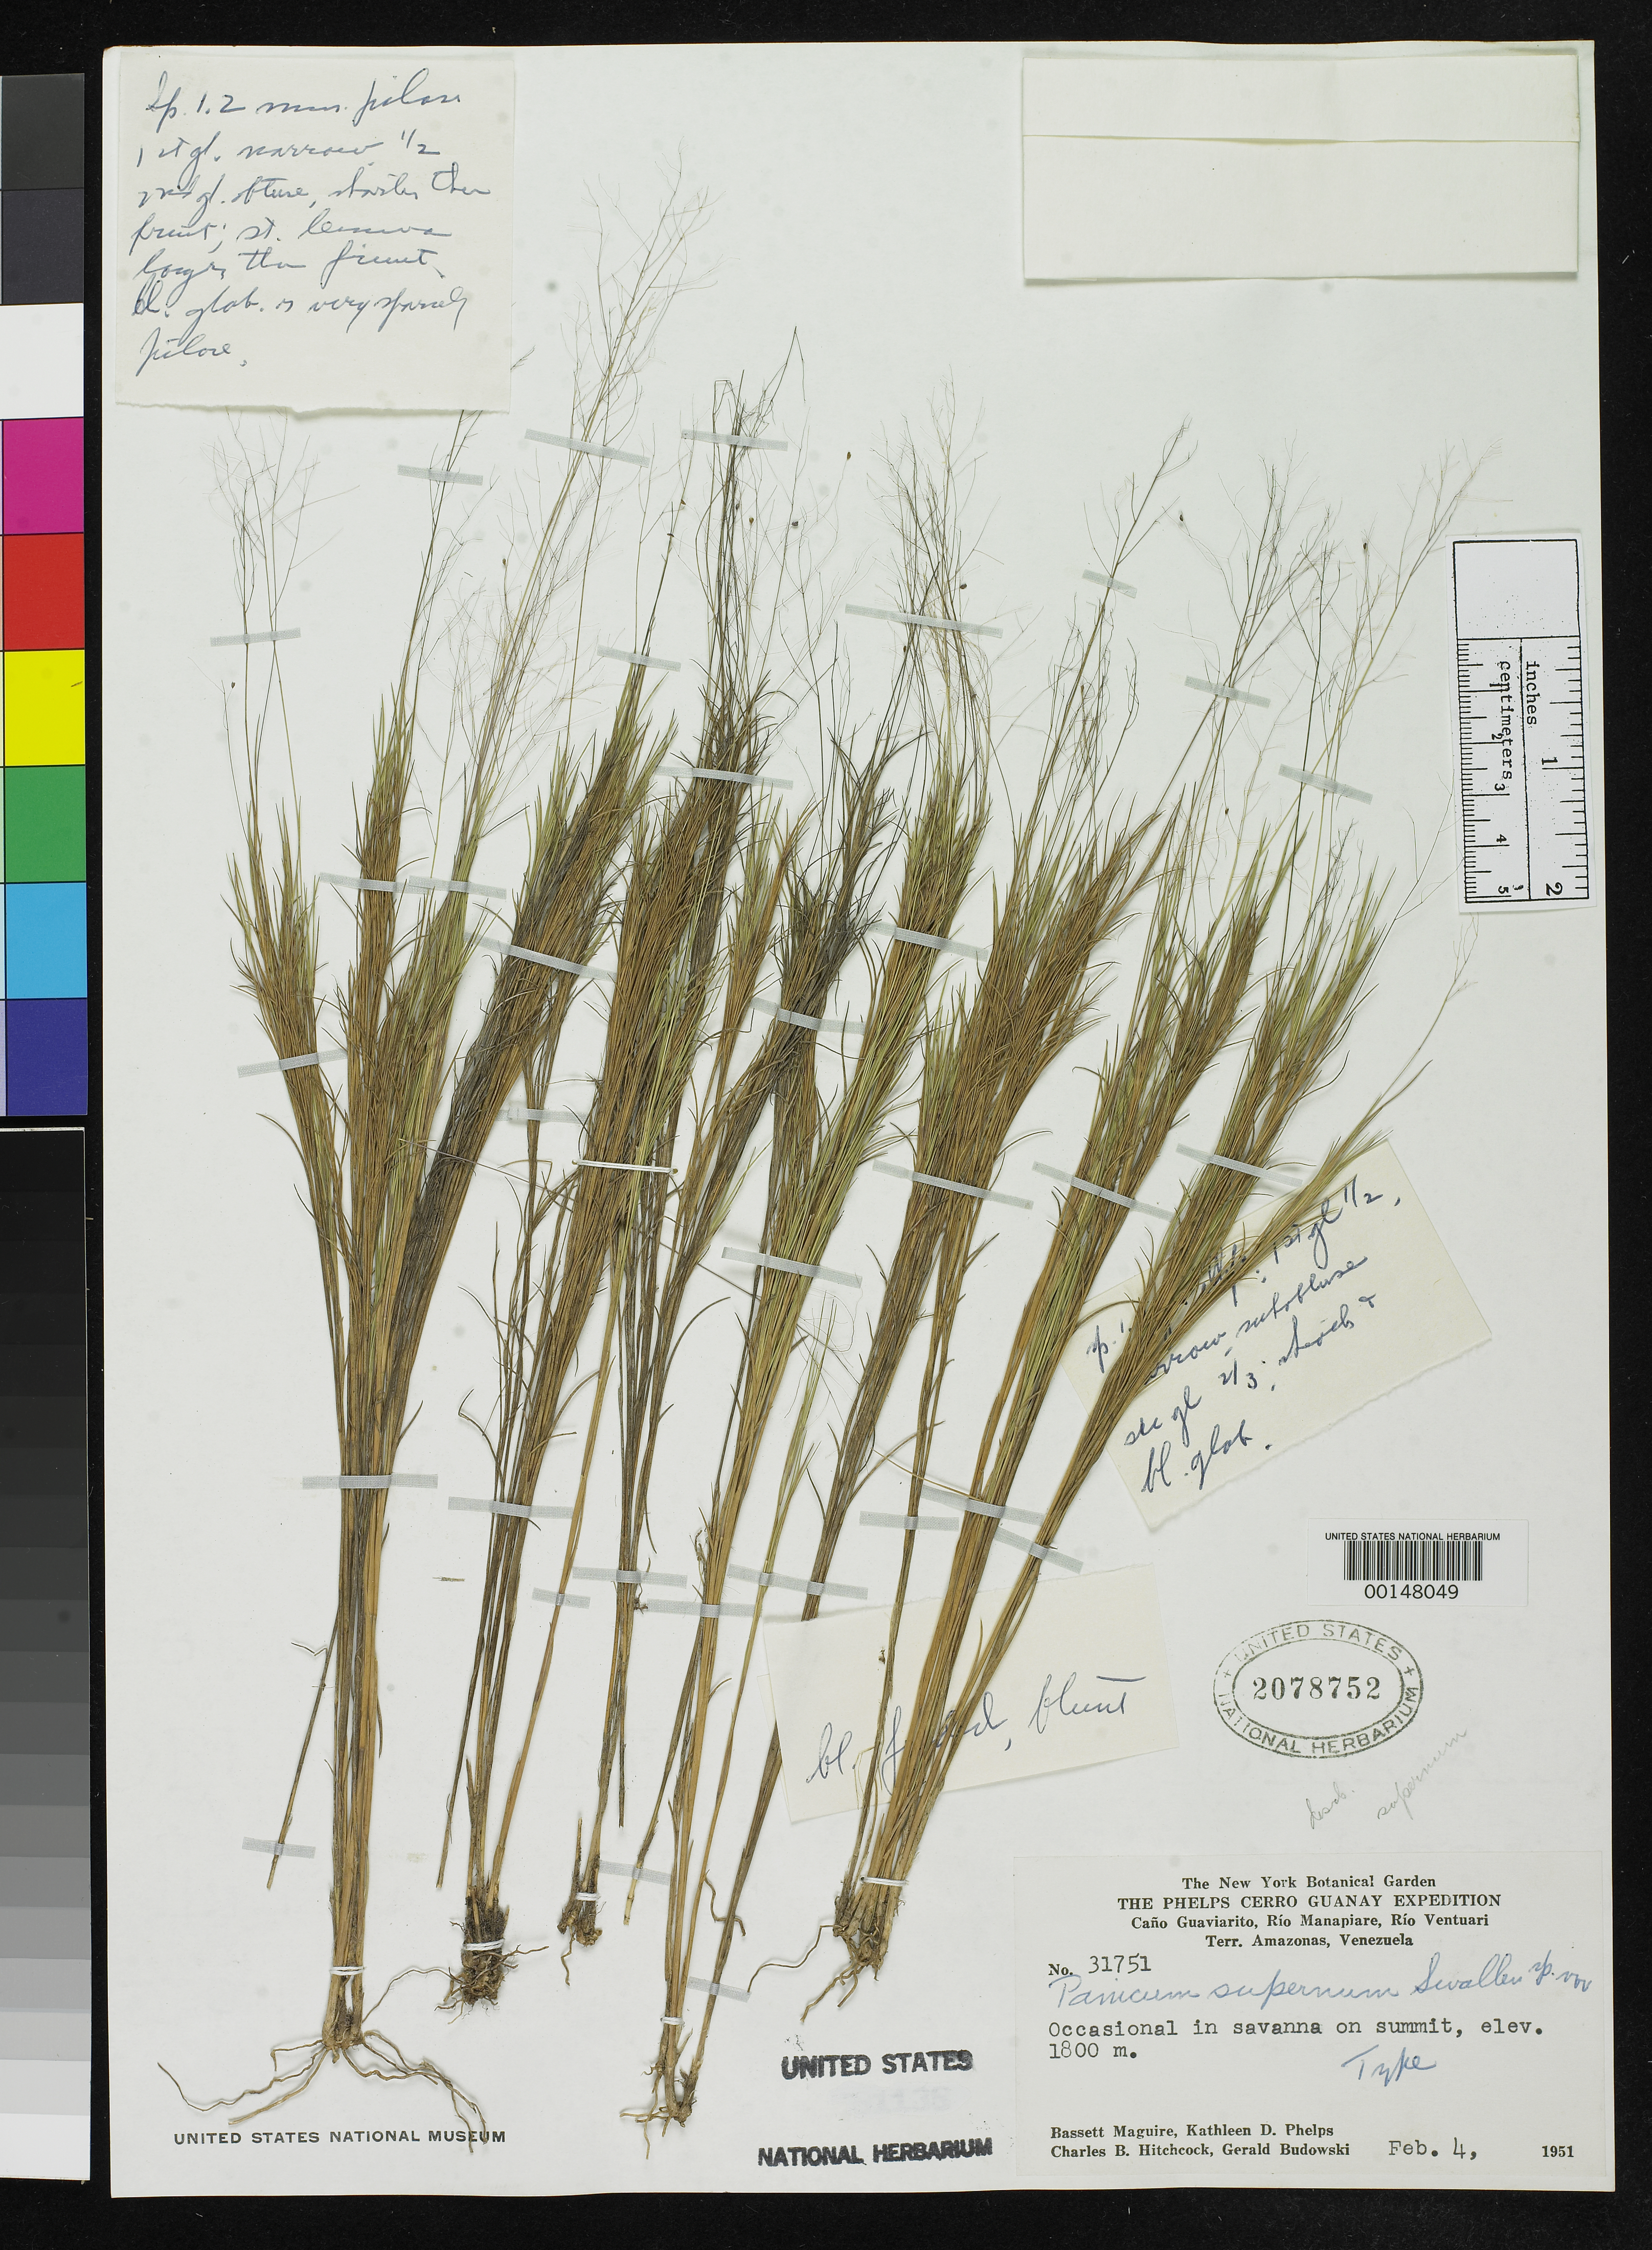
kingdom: Plantae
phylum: Tracheophyta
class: Liliopsida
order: Poales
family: Poaceae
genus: Panicum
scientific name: Panicum supernum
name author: Swallen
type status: Holotype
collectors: B. Maguire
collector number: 31751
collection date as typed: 04 Feb 1951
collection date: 1951-02-04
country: Venezuela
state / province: Amazonas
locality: Cano Guanay, Guaviarito, Rio Manapiare, Rio Ventuari.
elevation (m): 1800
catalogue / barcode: US 2078752